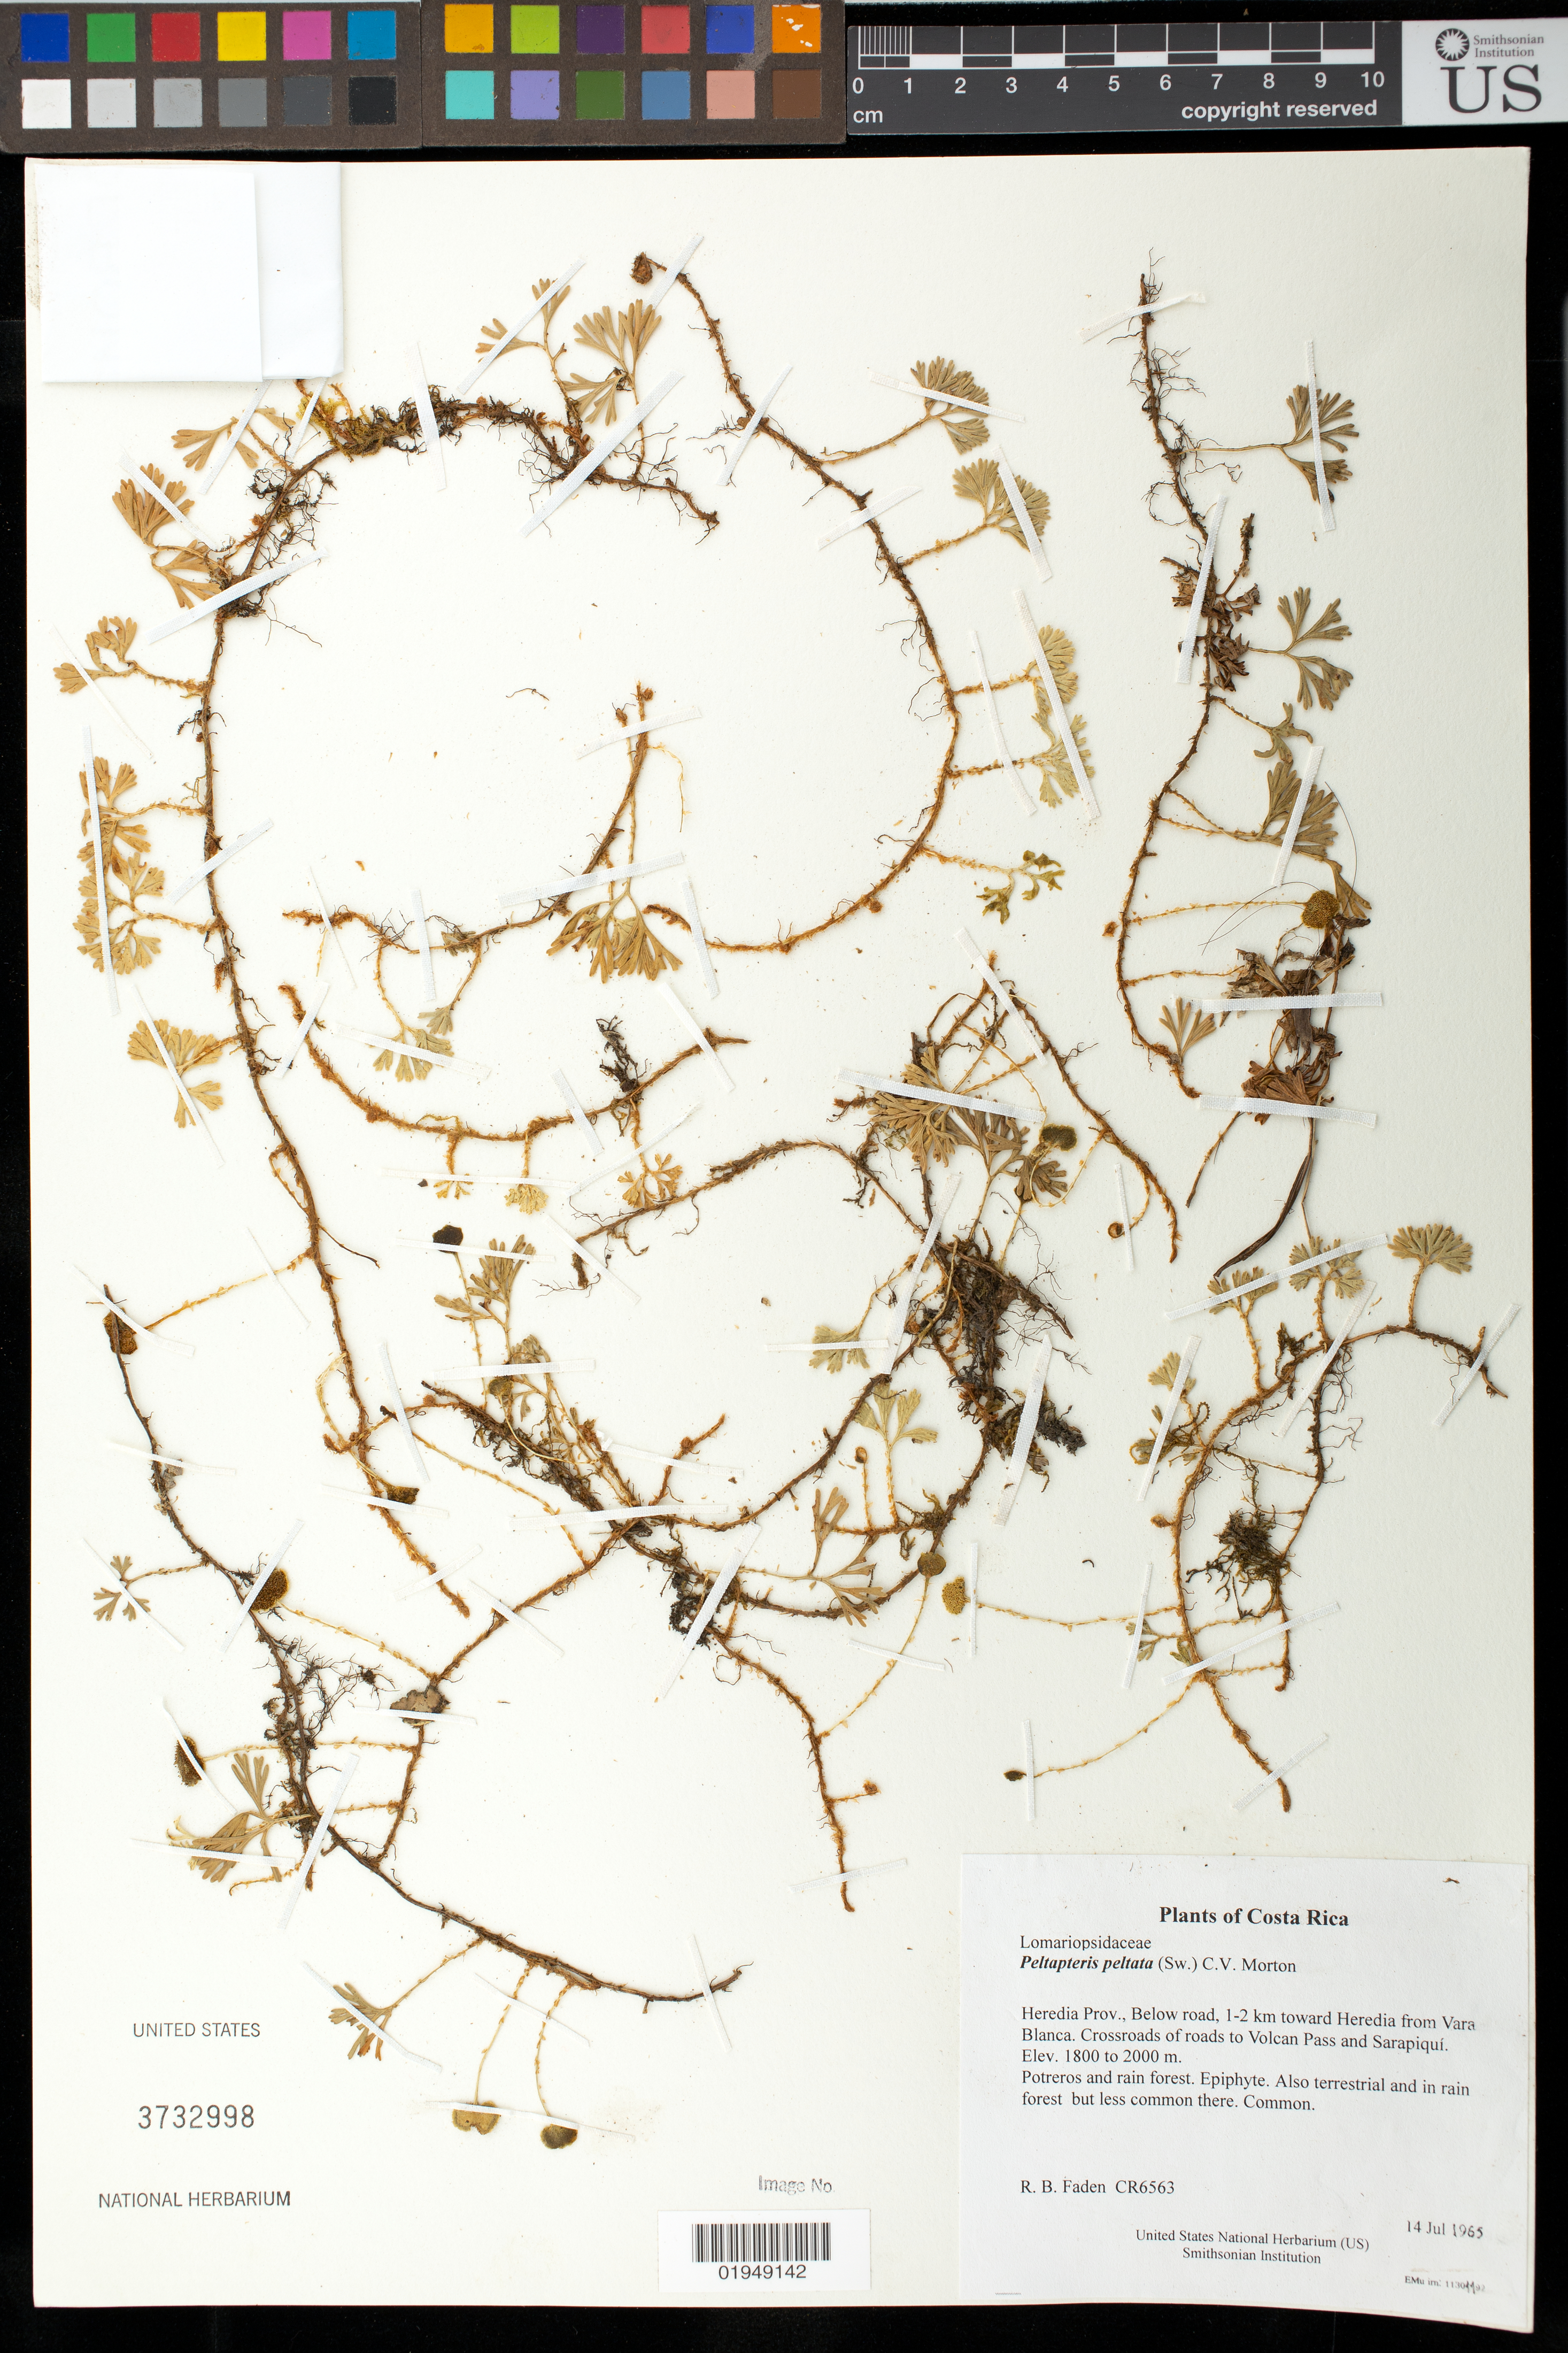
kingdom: Plantae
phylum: Tracheophyta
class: Polypodiopsida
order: Polypodiales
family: Dryopteridaceae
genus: Peltapteris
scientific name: Peltapteris peltata f. foeniculacea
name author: (Hook. & Grev.) C.V. Morton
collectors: R. B. Faden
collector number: CR6563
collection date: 1965-07-14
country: Costa Rica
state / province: Heredia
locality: Below road, 1-2 km toward Heredia from Vara Blanca. Crossroads of roads to Volcan Pass and Sarapiquí.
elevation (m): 1800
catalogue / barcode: US 3732998